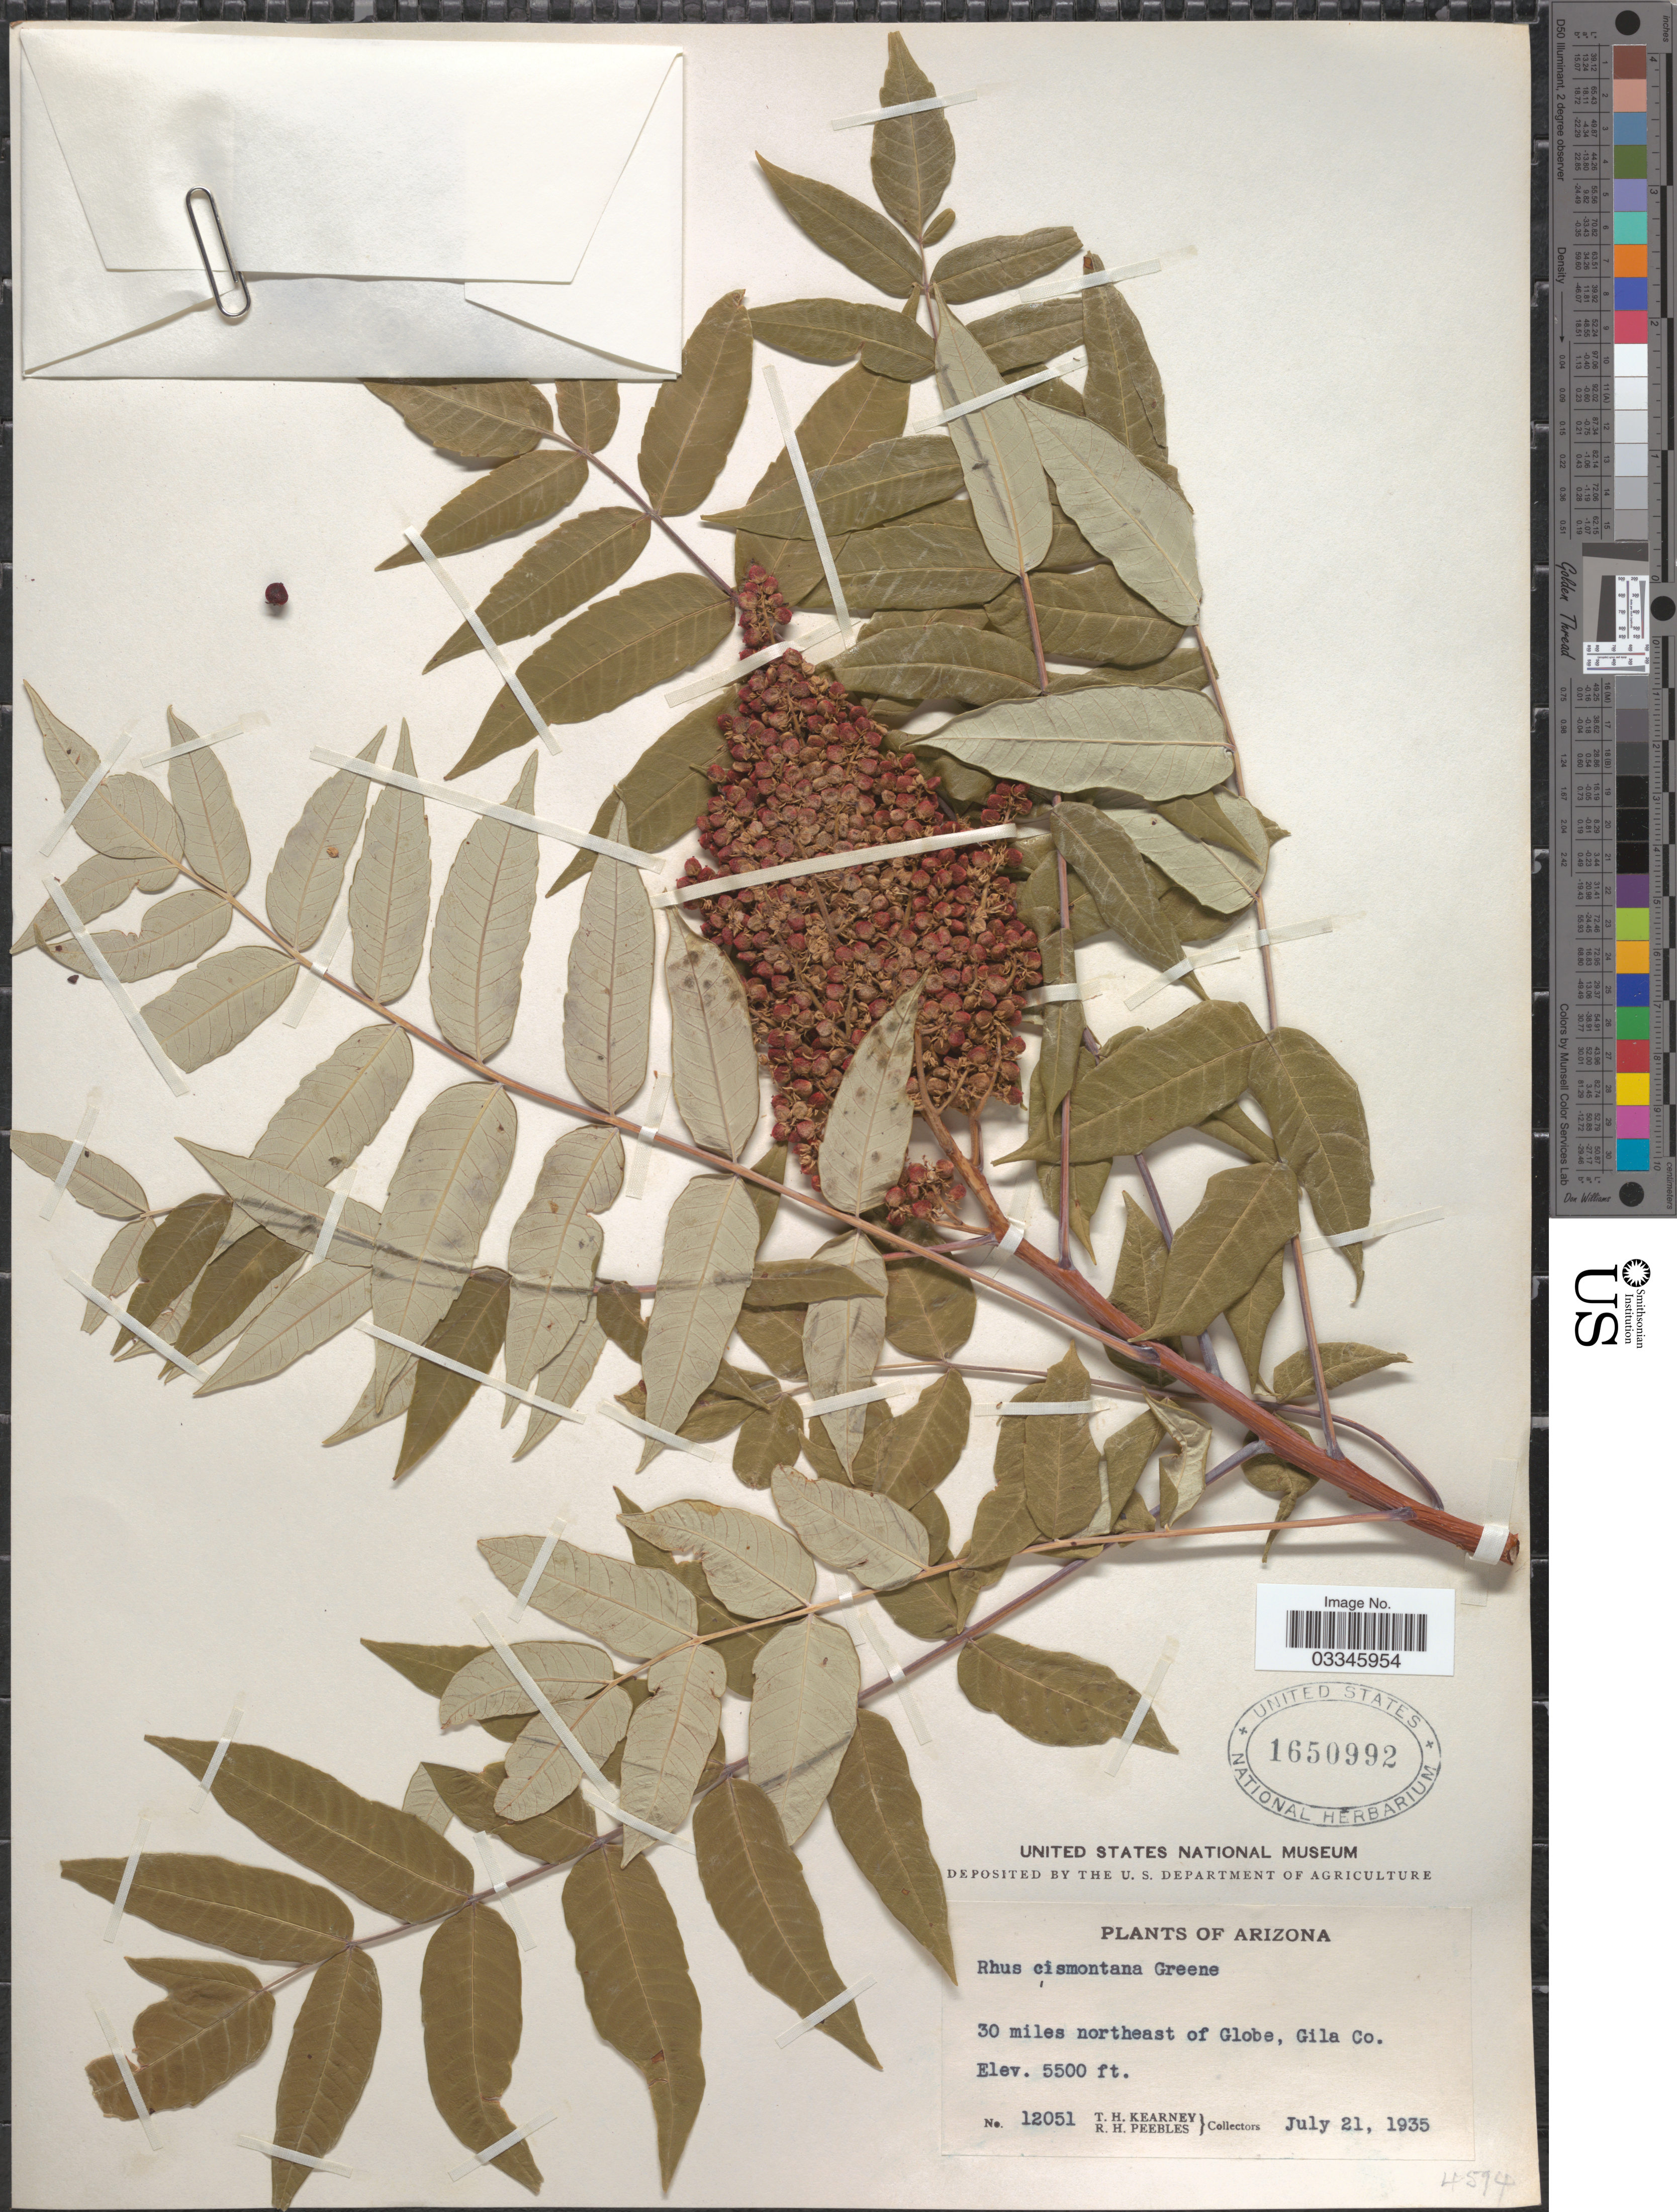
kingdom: Plantae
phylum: Tracheophyta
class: Magnoliopsida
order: Sapindales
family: Anacardiaceae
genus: Rhus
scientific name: Rhus glabra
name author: L.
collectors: T. H. Kearney & R. H. Peebles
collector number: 12051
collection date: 1935-07-21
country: United States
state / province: Arizona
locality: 30 miles northeast of Globe, Gila Co.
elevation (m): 1676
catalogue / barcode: US 1650992